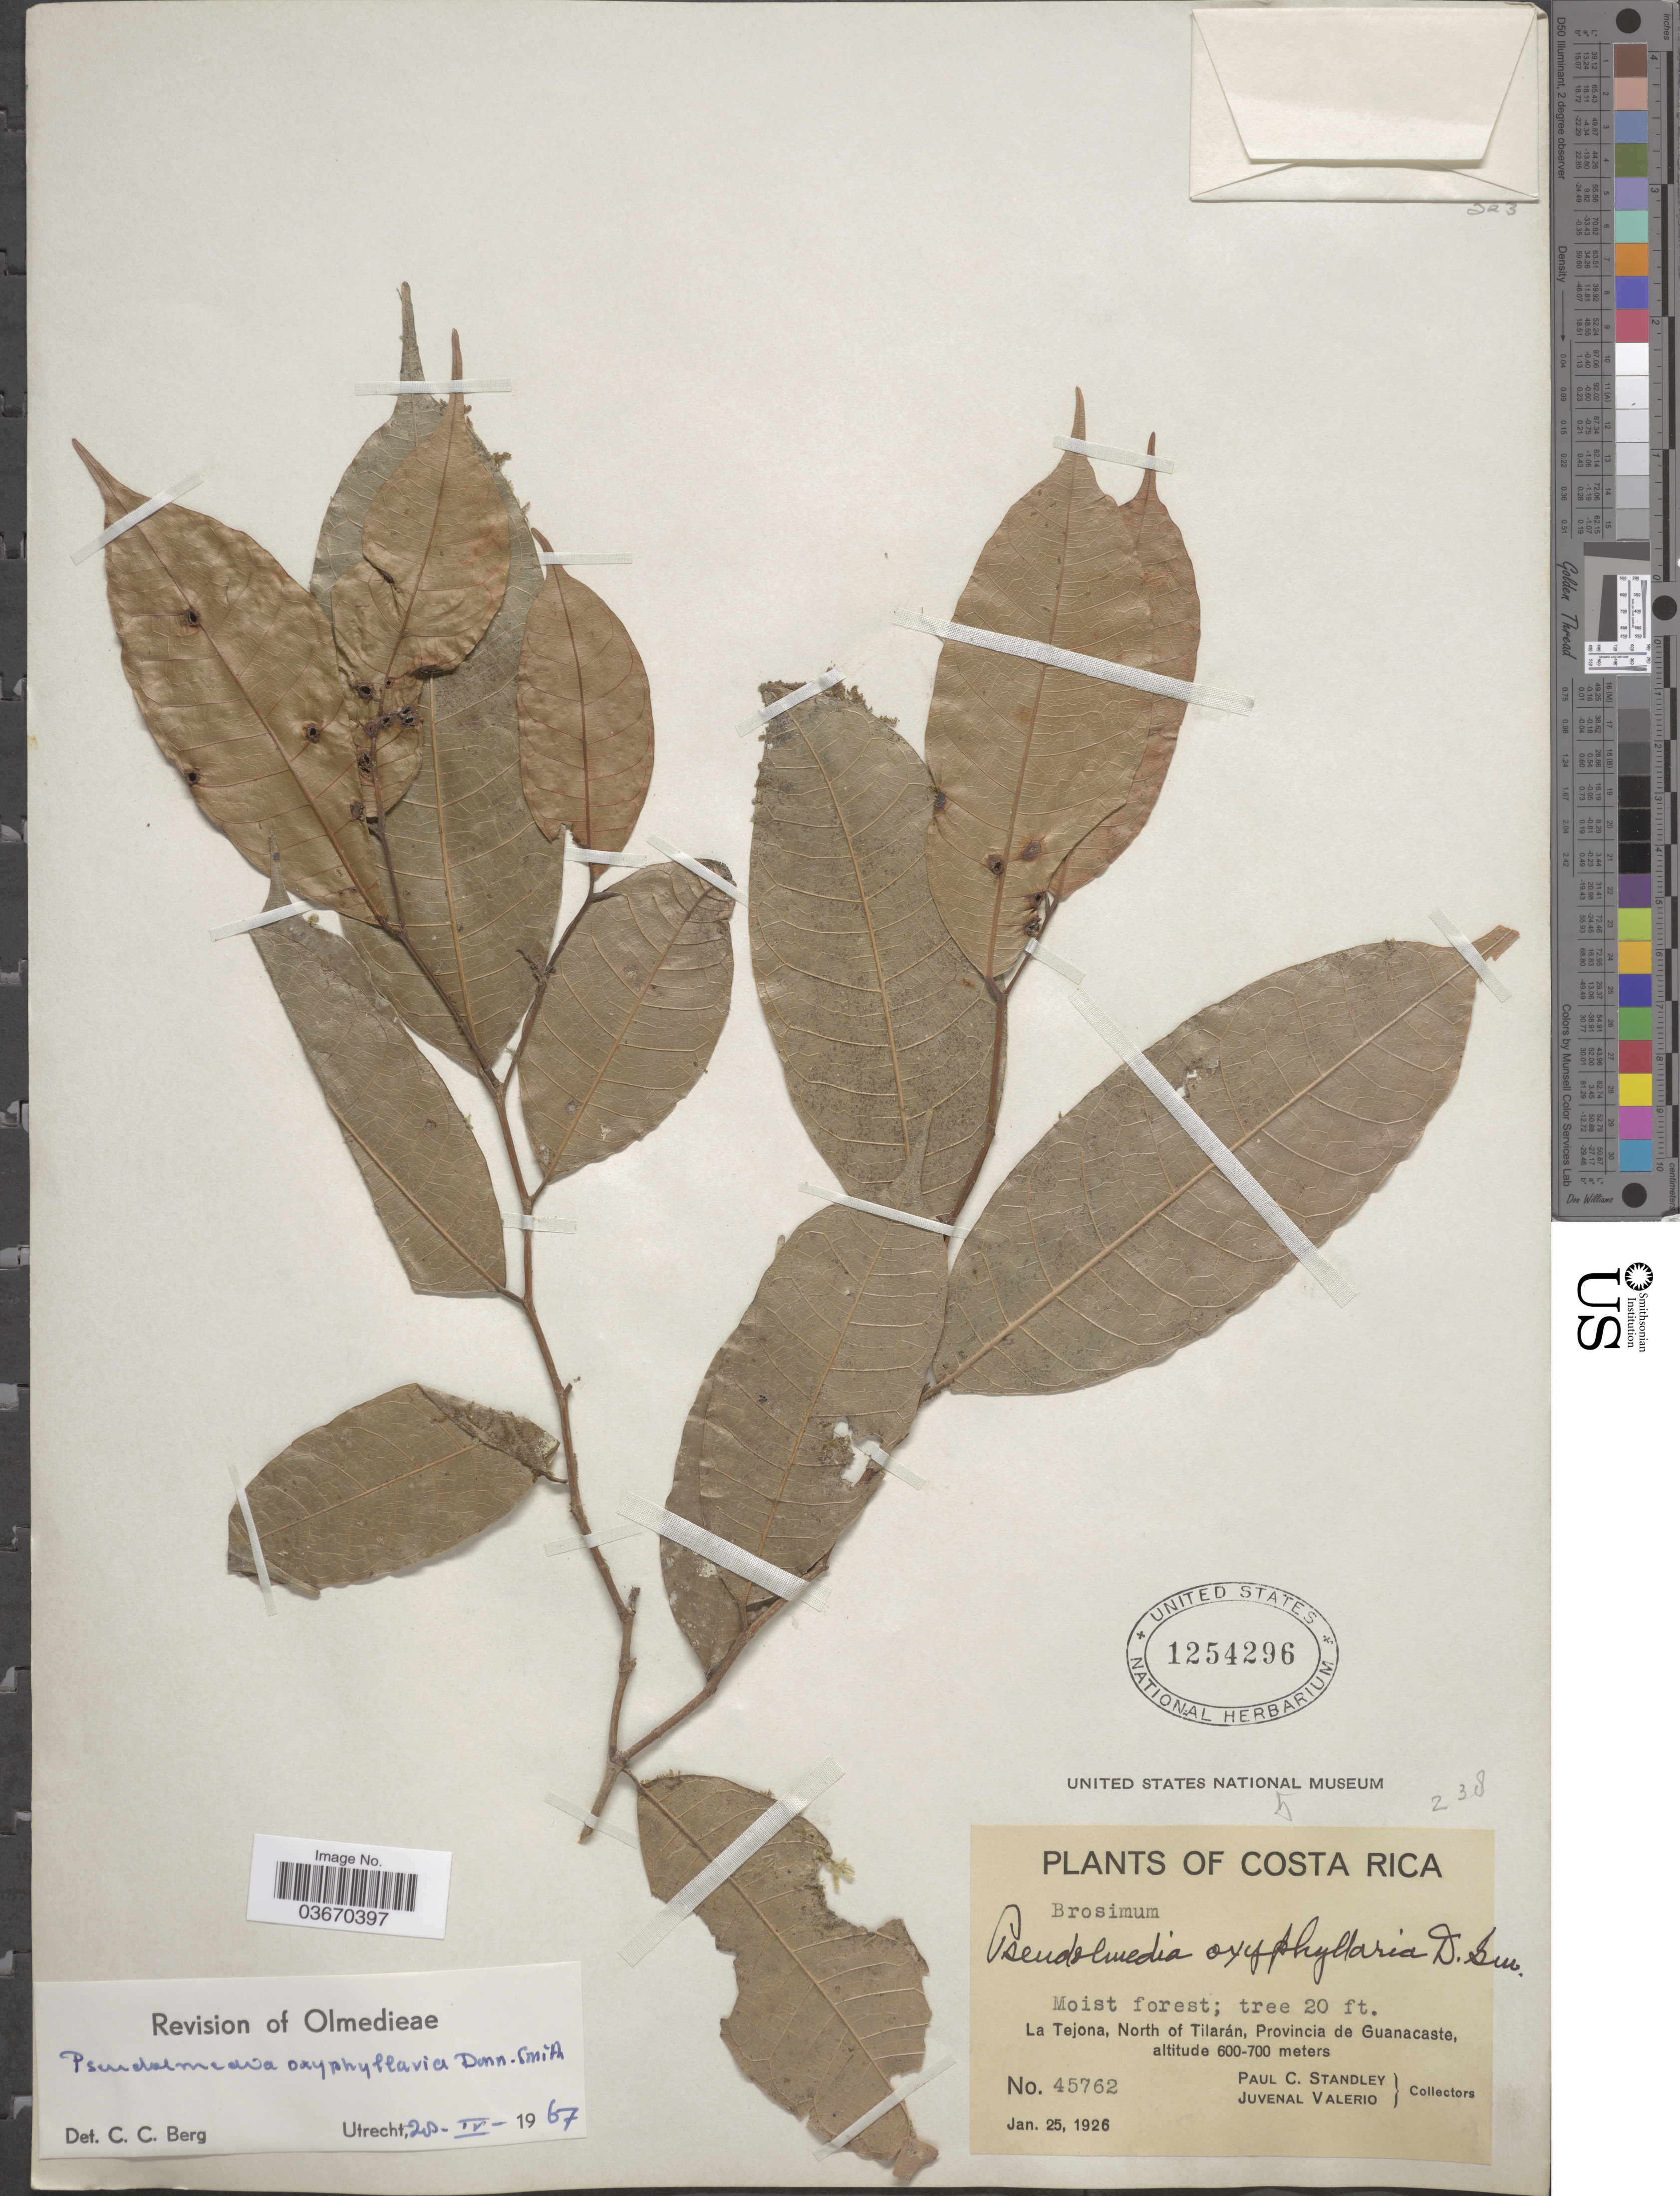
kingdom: Plantae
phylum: Tracheophyta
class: Magnoliopsida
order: Rosales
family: Moraceae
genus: Pseudolmedia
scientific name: Pseudolmedia oxyphyllaria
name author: Donn. Sm.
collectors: P. C. Standley & J. Valerio R.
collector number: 45762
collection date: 1926-01-25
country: Costa Rica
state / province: Guanacaste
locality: La Tejona, North of Tilarán.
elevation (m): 600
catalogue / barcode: US 1254296